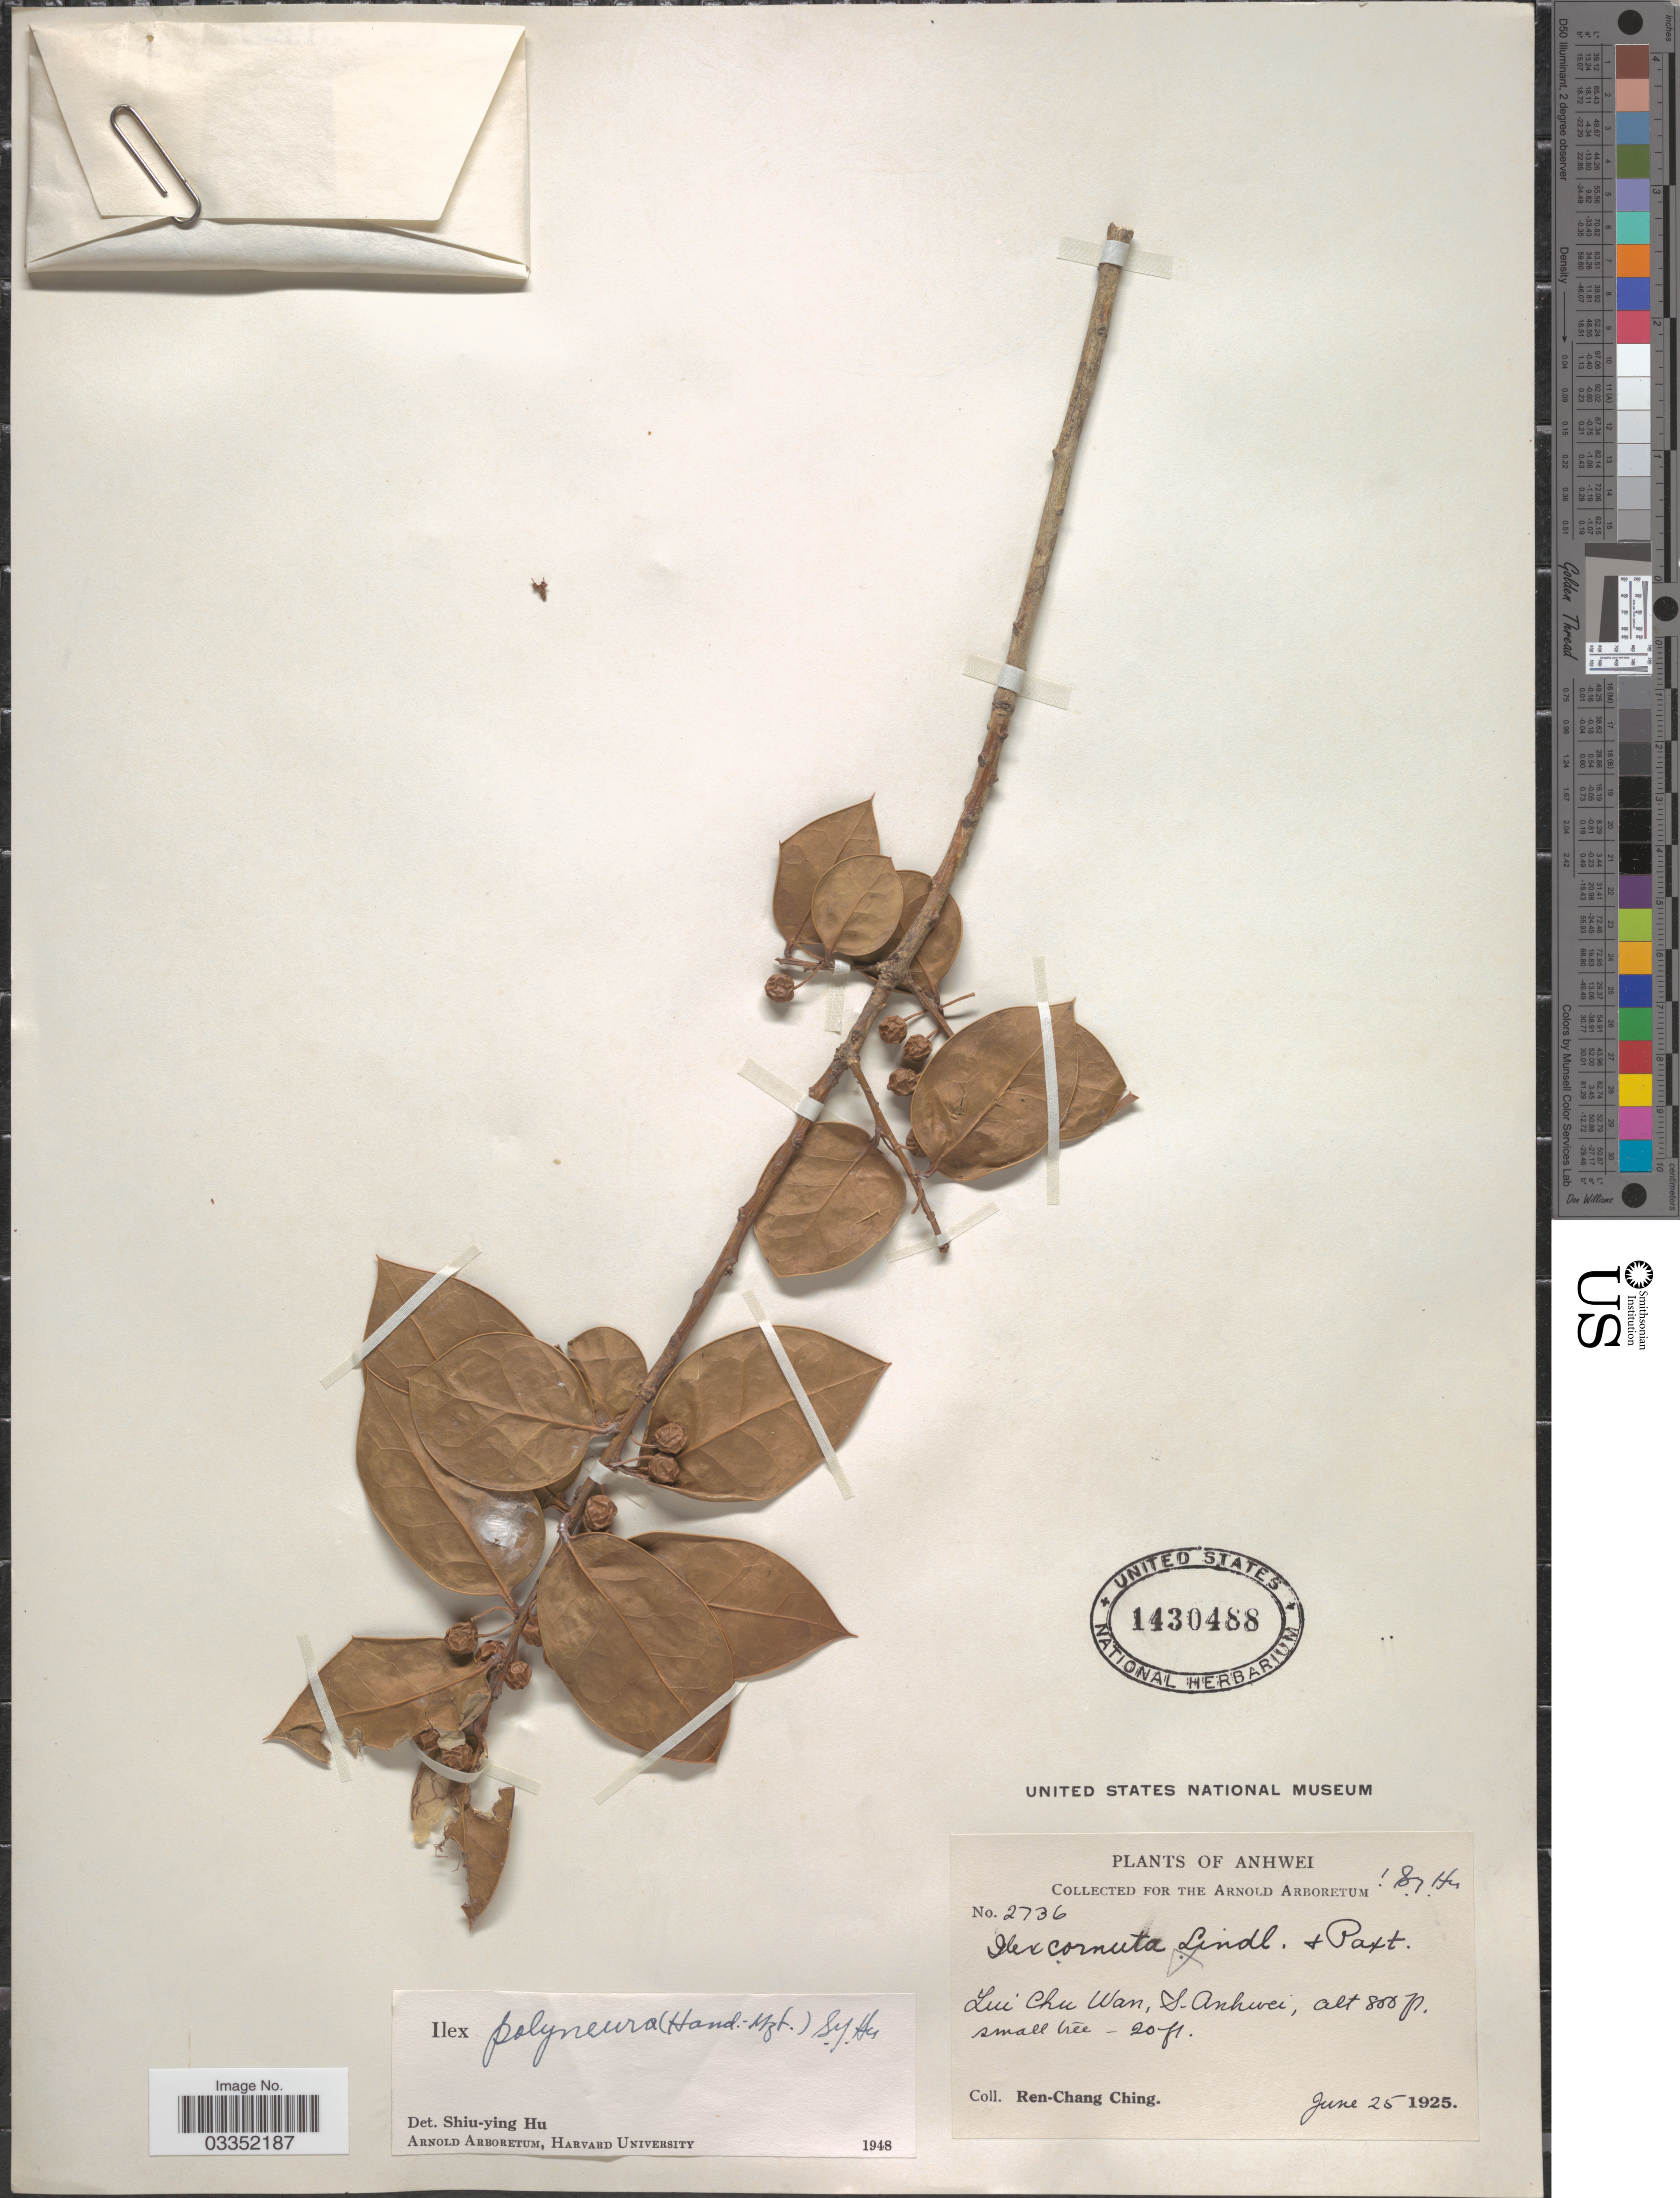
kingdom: Plantae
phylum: Tracheophyta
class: Magnoliopsida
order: Aquifoliales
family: Aquifoliaceae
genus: Ilex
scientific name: Ilex polyneura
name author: (Hand.-Mazz.) S.Y. Hu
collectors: R. C. Ching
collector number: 2736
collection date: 1925-06-25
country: China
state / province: Anhui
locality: Anhwei, Lui Chu Wan, S. Anhwei.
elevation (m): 244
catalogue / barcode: US 1430488